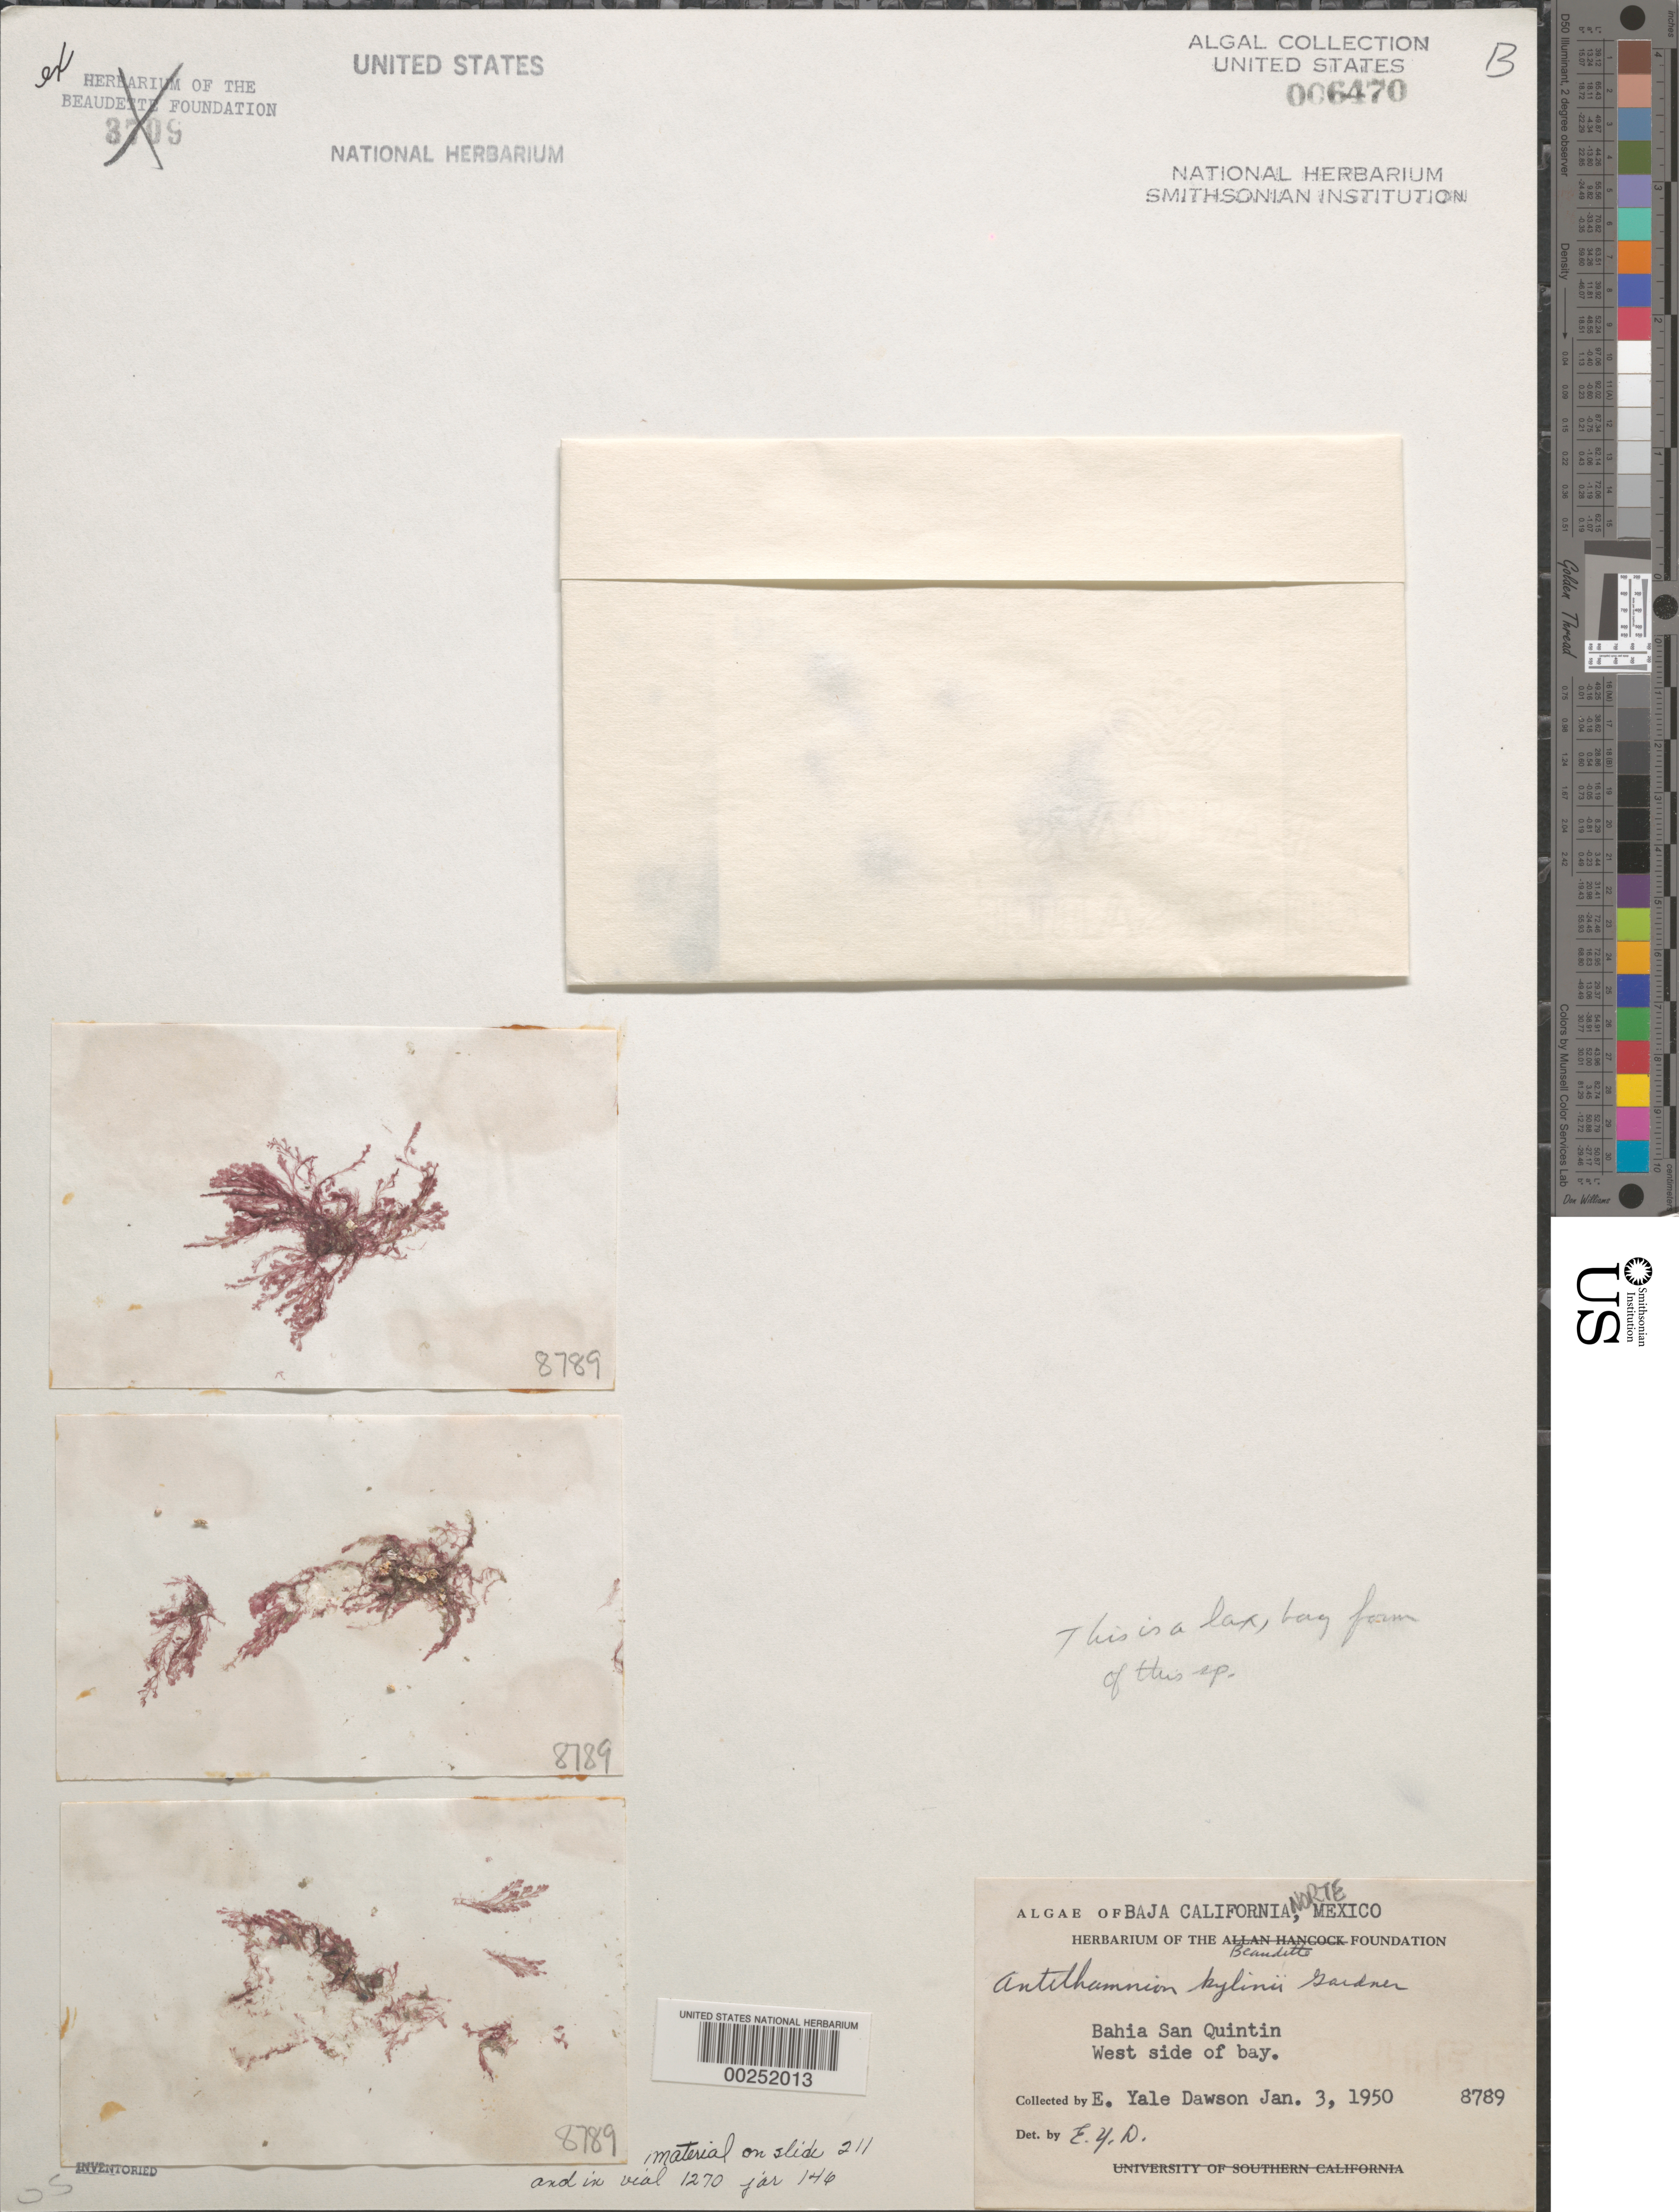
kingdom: Plantae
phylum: Rhodophyta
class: Florideophyceae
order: Ceramiales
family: Ceramiaceae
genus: Antithamnion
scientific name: Antithamnion kylinii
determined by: Dawson, E. Y.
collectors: E. Y. Dawson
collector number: EYD 8789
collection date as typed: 03 Jan 1950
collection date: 1950-01-03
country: Mexico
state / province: Baja California Norte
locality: Bahia San Quintin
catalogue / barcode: US 6470